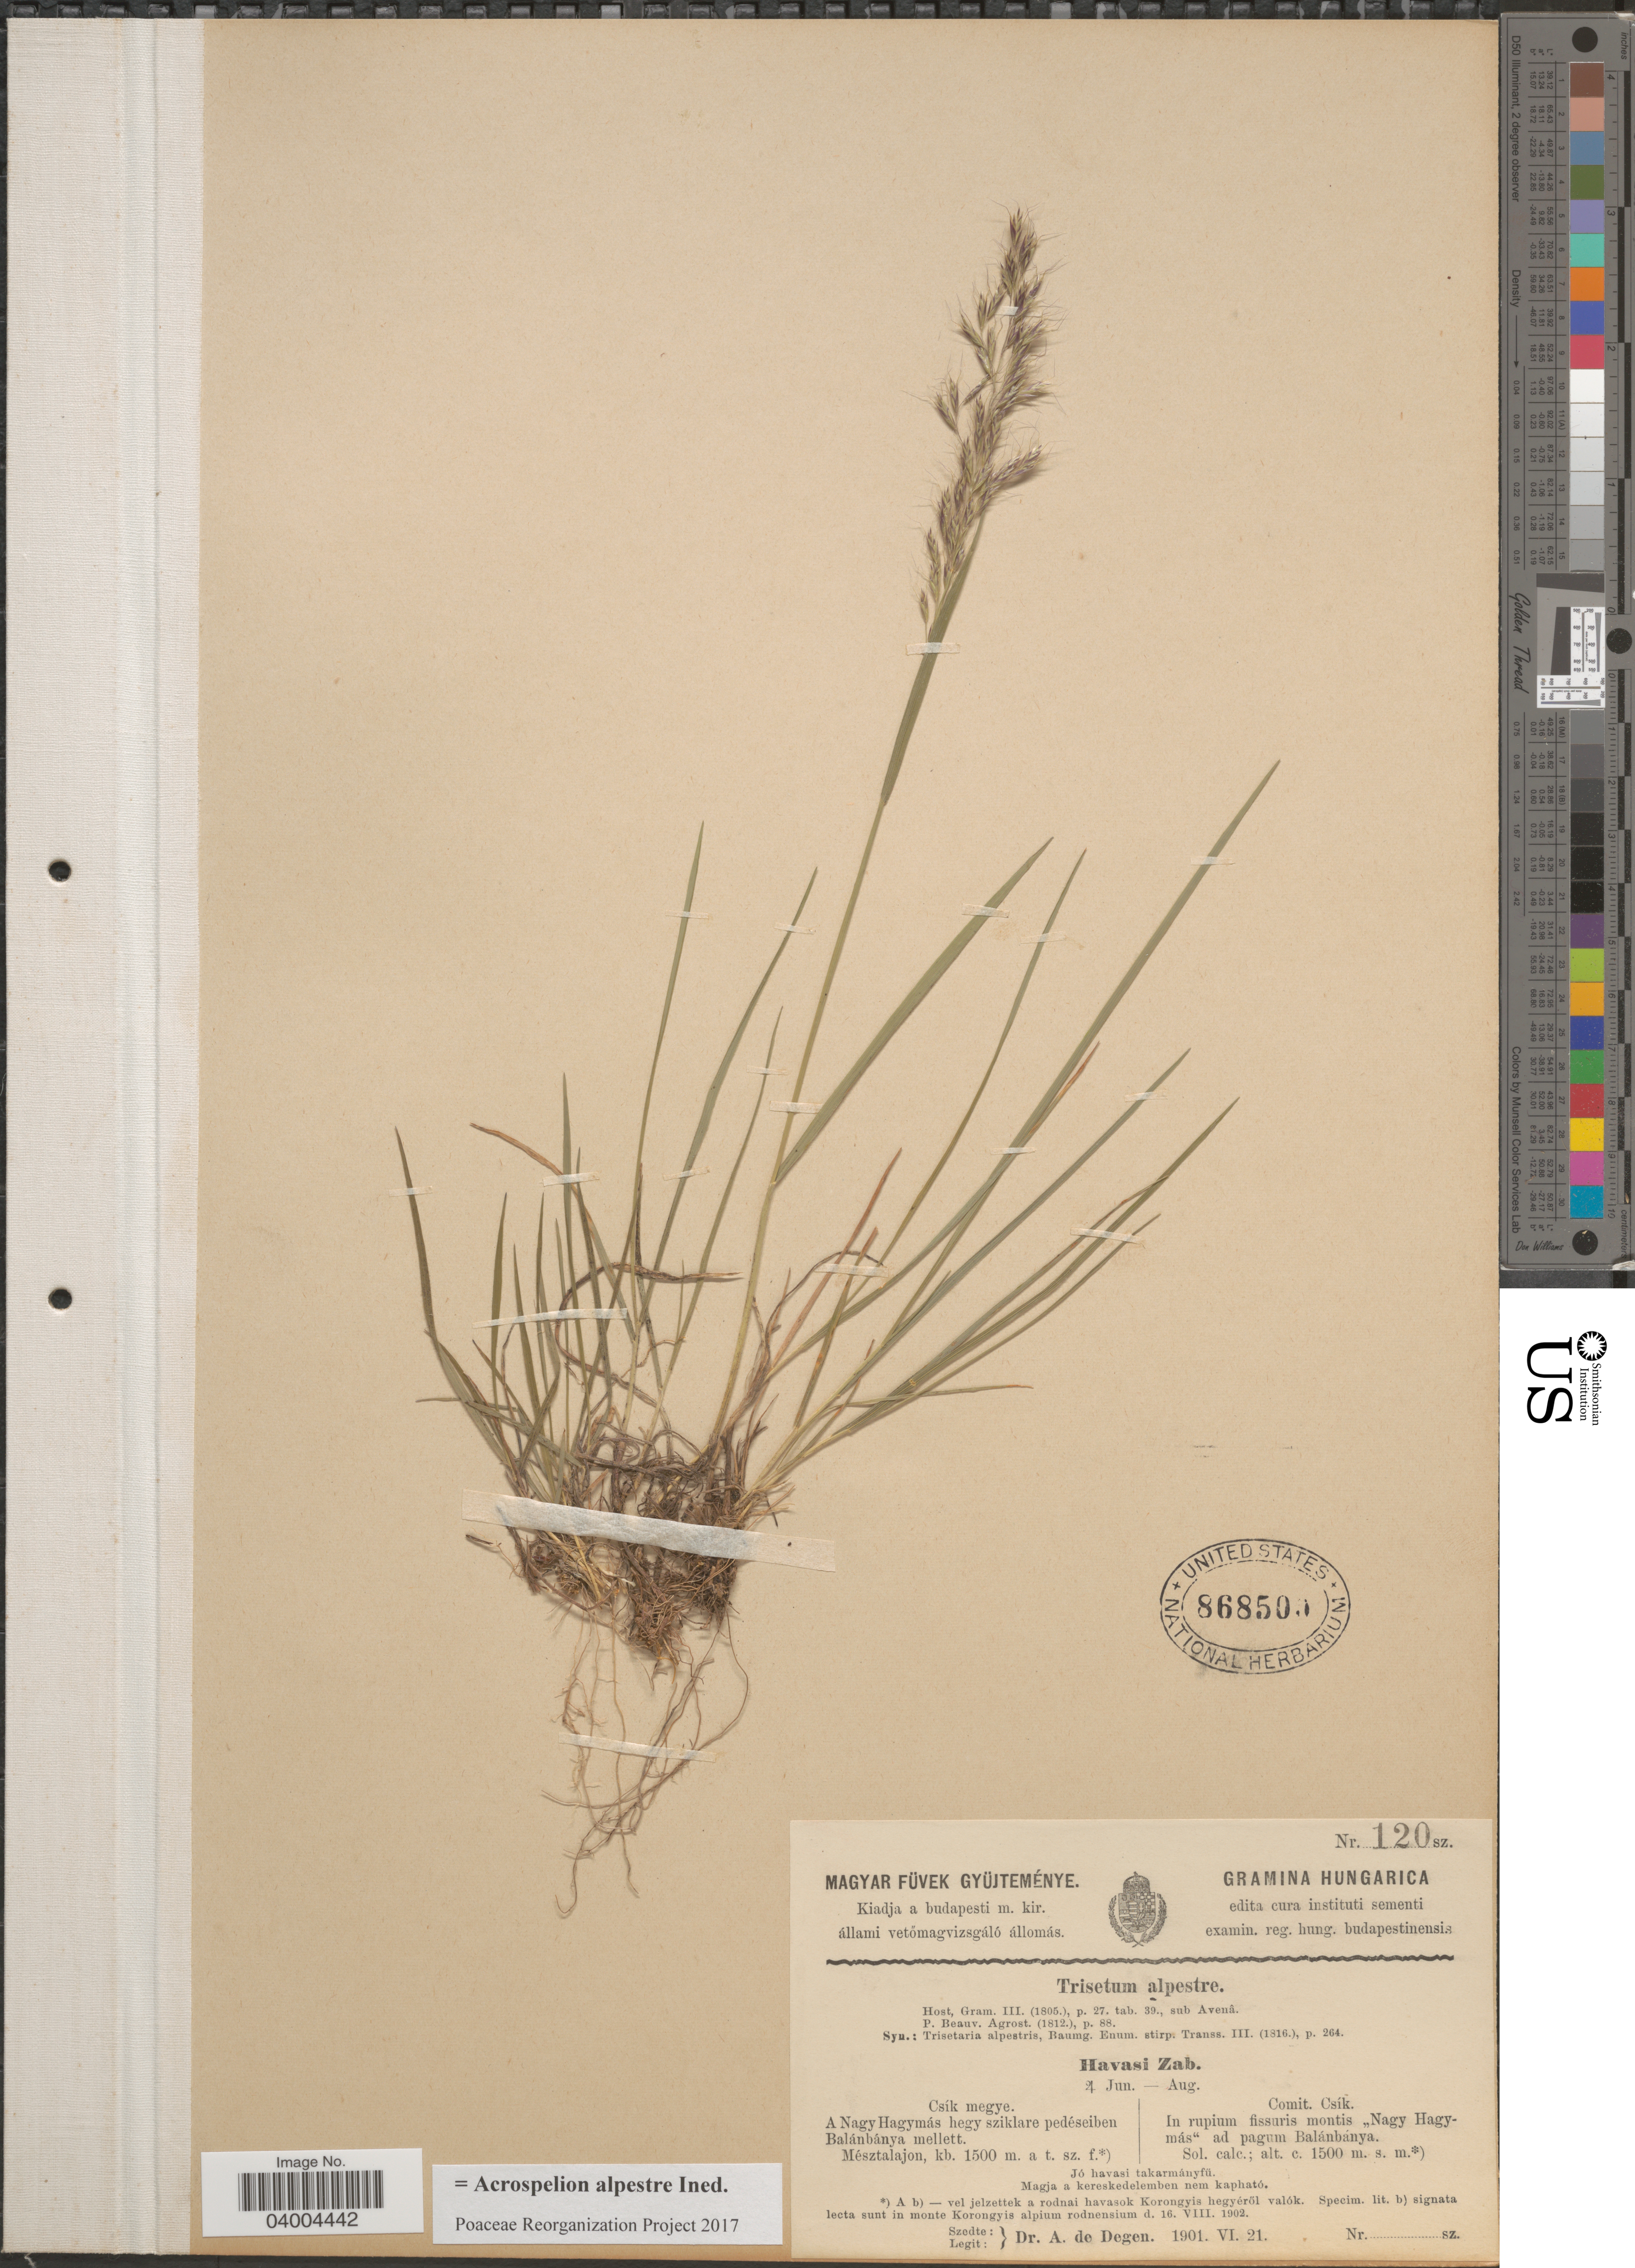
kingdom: Plantae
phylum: Tracheophyta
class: Liliopsida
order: Poales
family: Poaceae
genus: Acrospelion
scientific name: Acrospelion alpestre ined.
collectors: A. Degen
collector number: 120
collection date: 1901-06-21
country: Hungary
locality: Hungarica. Comit. Csík. In rupium fissuris montis "Nagy Hagymás" ad pagum Balánbánya.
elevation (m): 1500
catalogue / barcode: US 868500